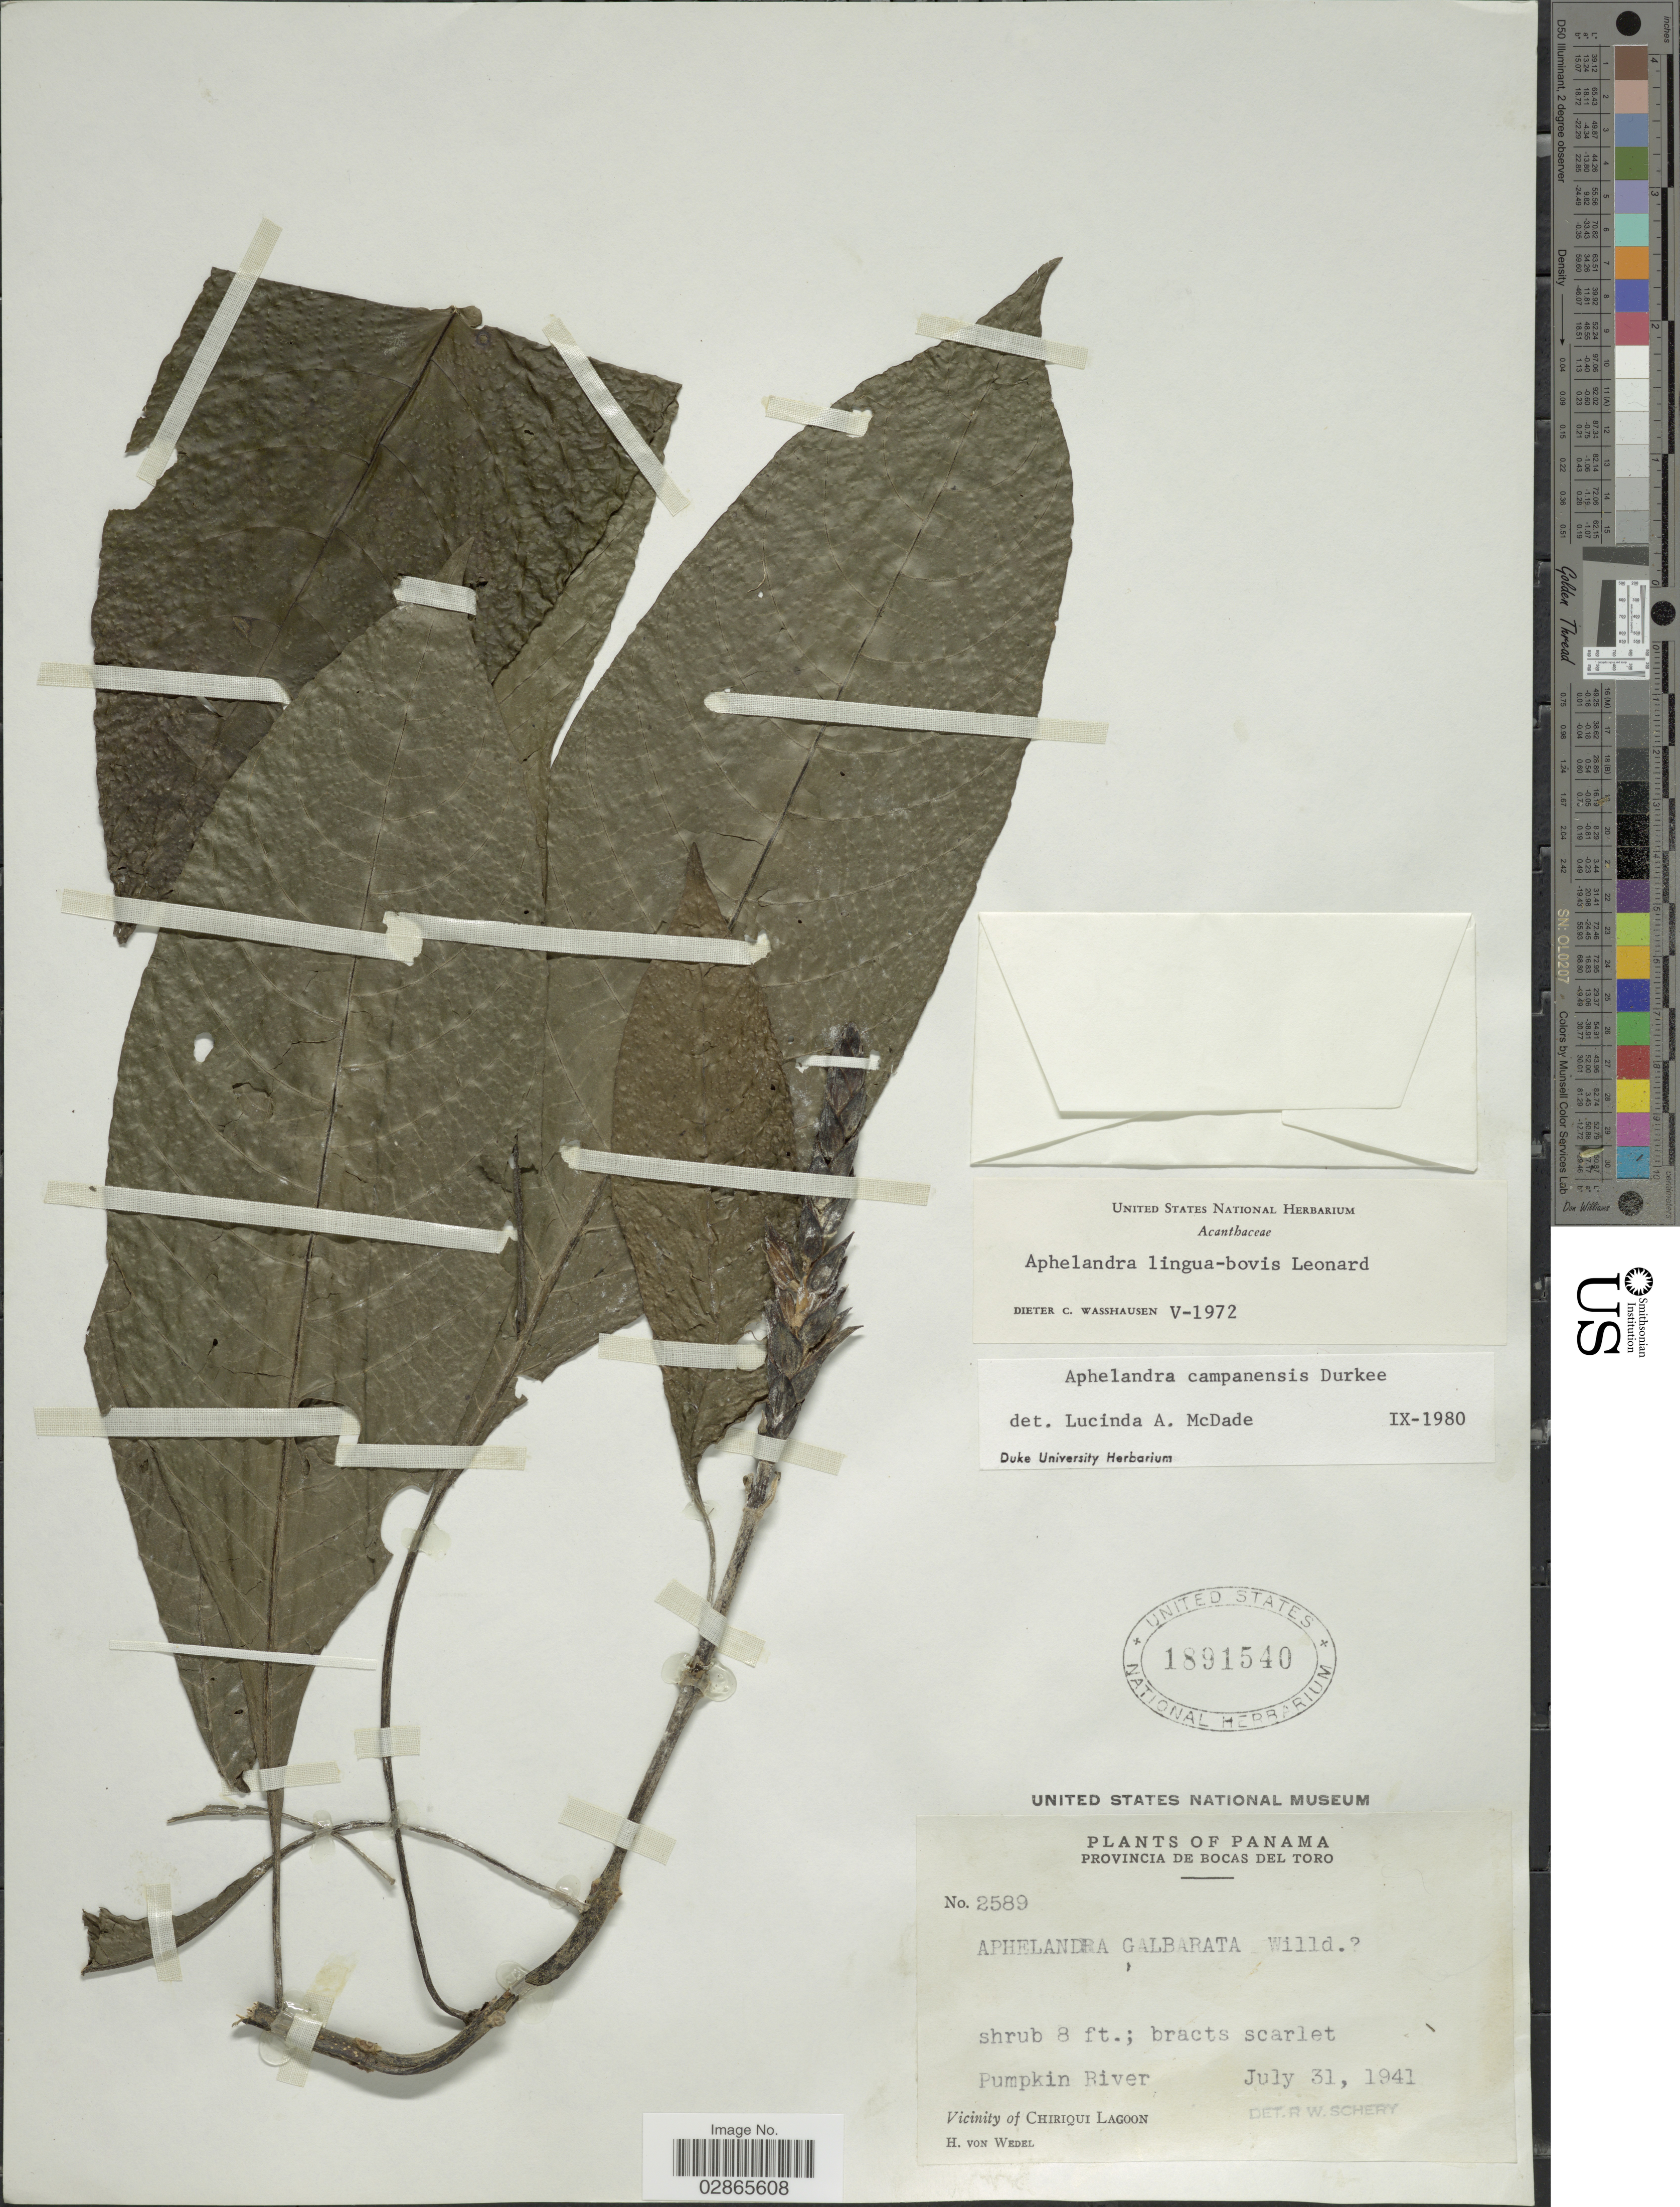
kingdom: Plantae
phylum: Tracheophyta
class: Magnoliopsida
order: Lamiales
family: Acanthaceae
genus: Aphelandra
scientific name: Aphelandra campanensis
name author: Durkee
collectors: H. von Wedel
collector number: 2589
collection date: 1941-07-31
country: Panama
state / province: Bocas del Toro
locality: Pumpkin River. Vicinity of Chiriqui Lagoon.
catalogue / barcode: US 1891540